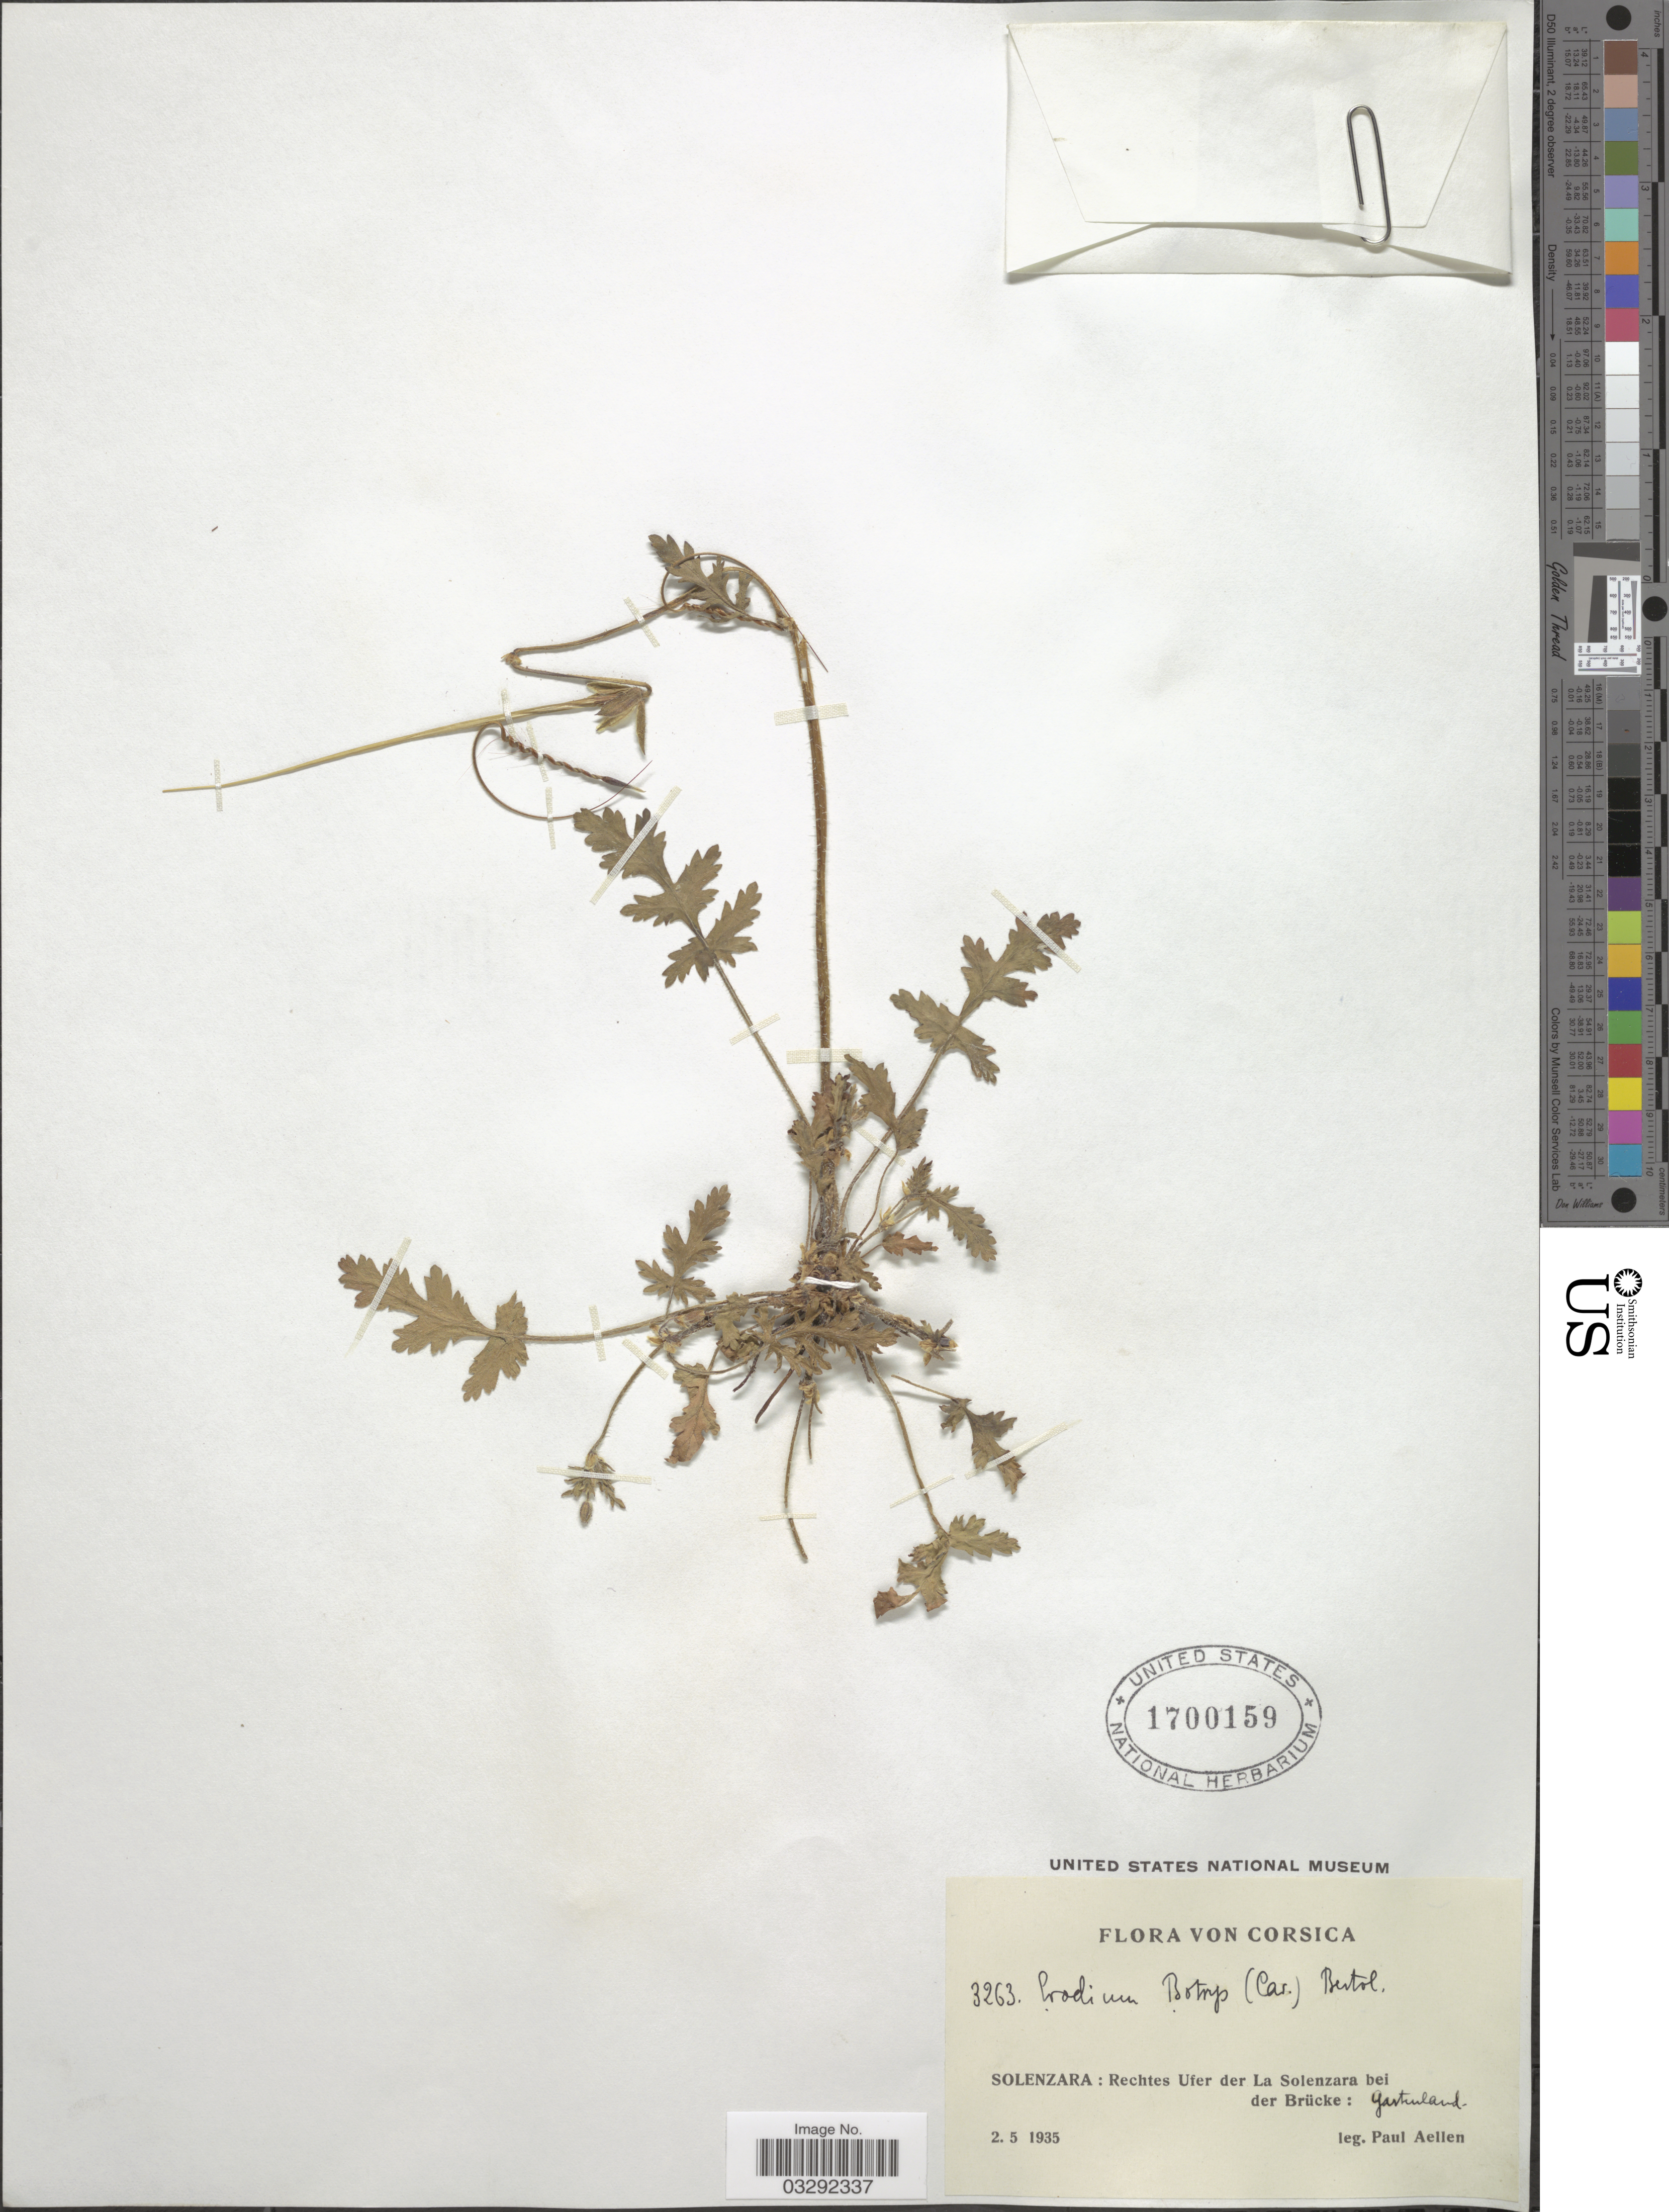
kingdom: Plantae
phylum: Tracheophyta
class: Magnoliopsida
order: Geraniales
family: Geraniaceae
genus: Erodium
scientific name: Erodium botrys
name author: (Cav.) Bertol.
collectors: P. Aellen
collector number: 3263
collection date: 1935-05-02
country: France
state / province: Corsica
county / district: Corse-du-Sud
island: Corse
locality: Solenzara: Rechtes Ufer der La Solenzara bei der Brücke: Gastenland.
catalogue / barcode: US 1700159